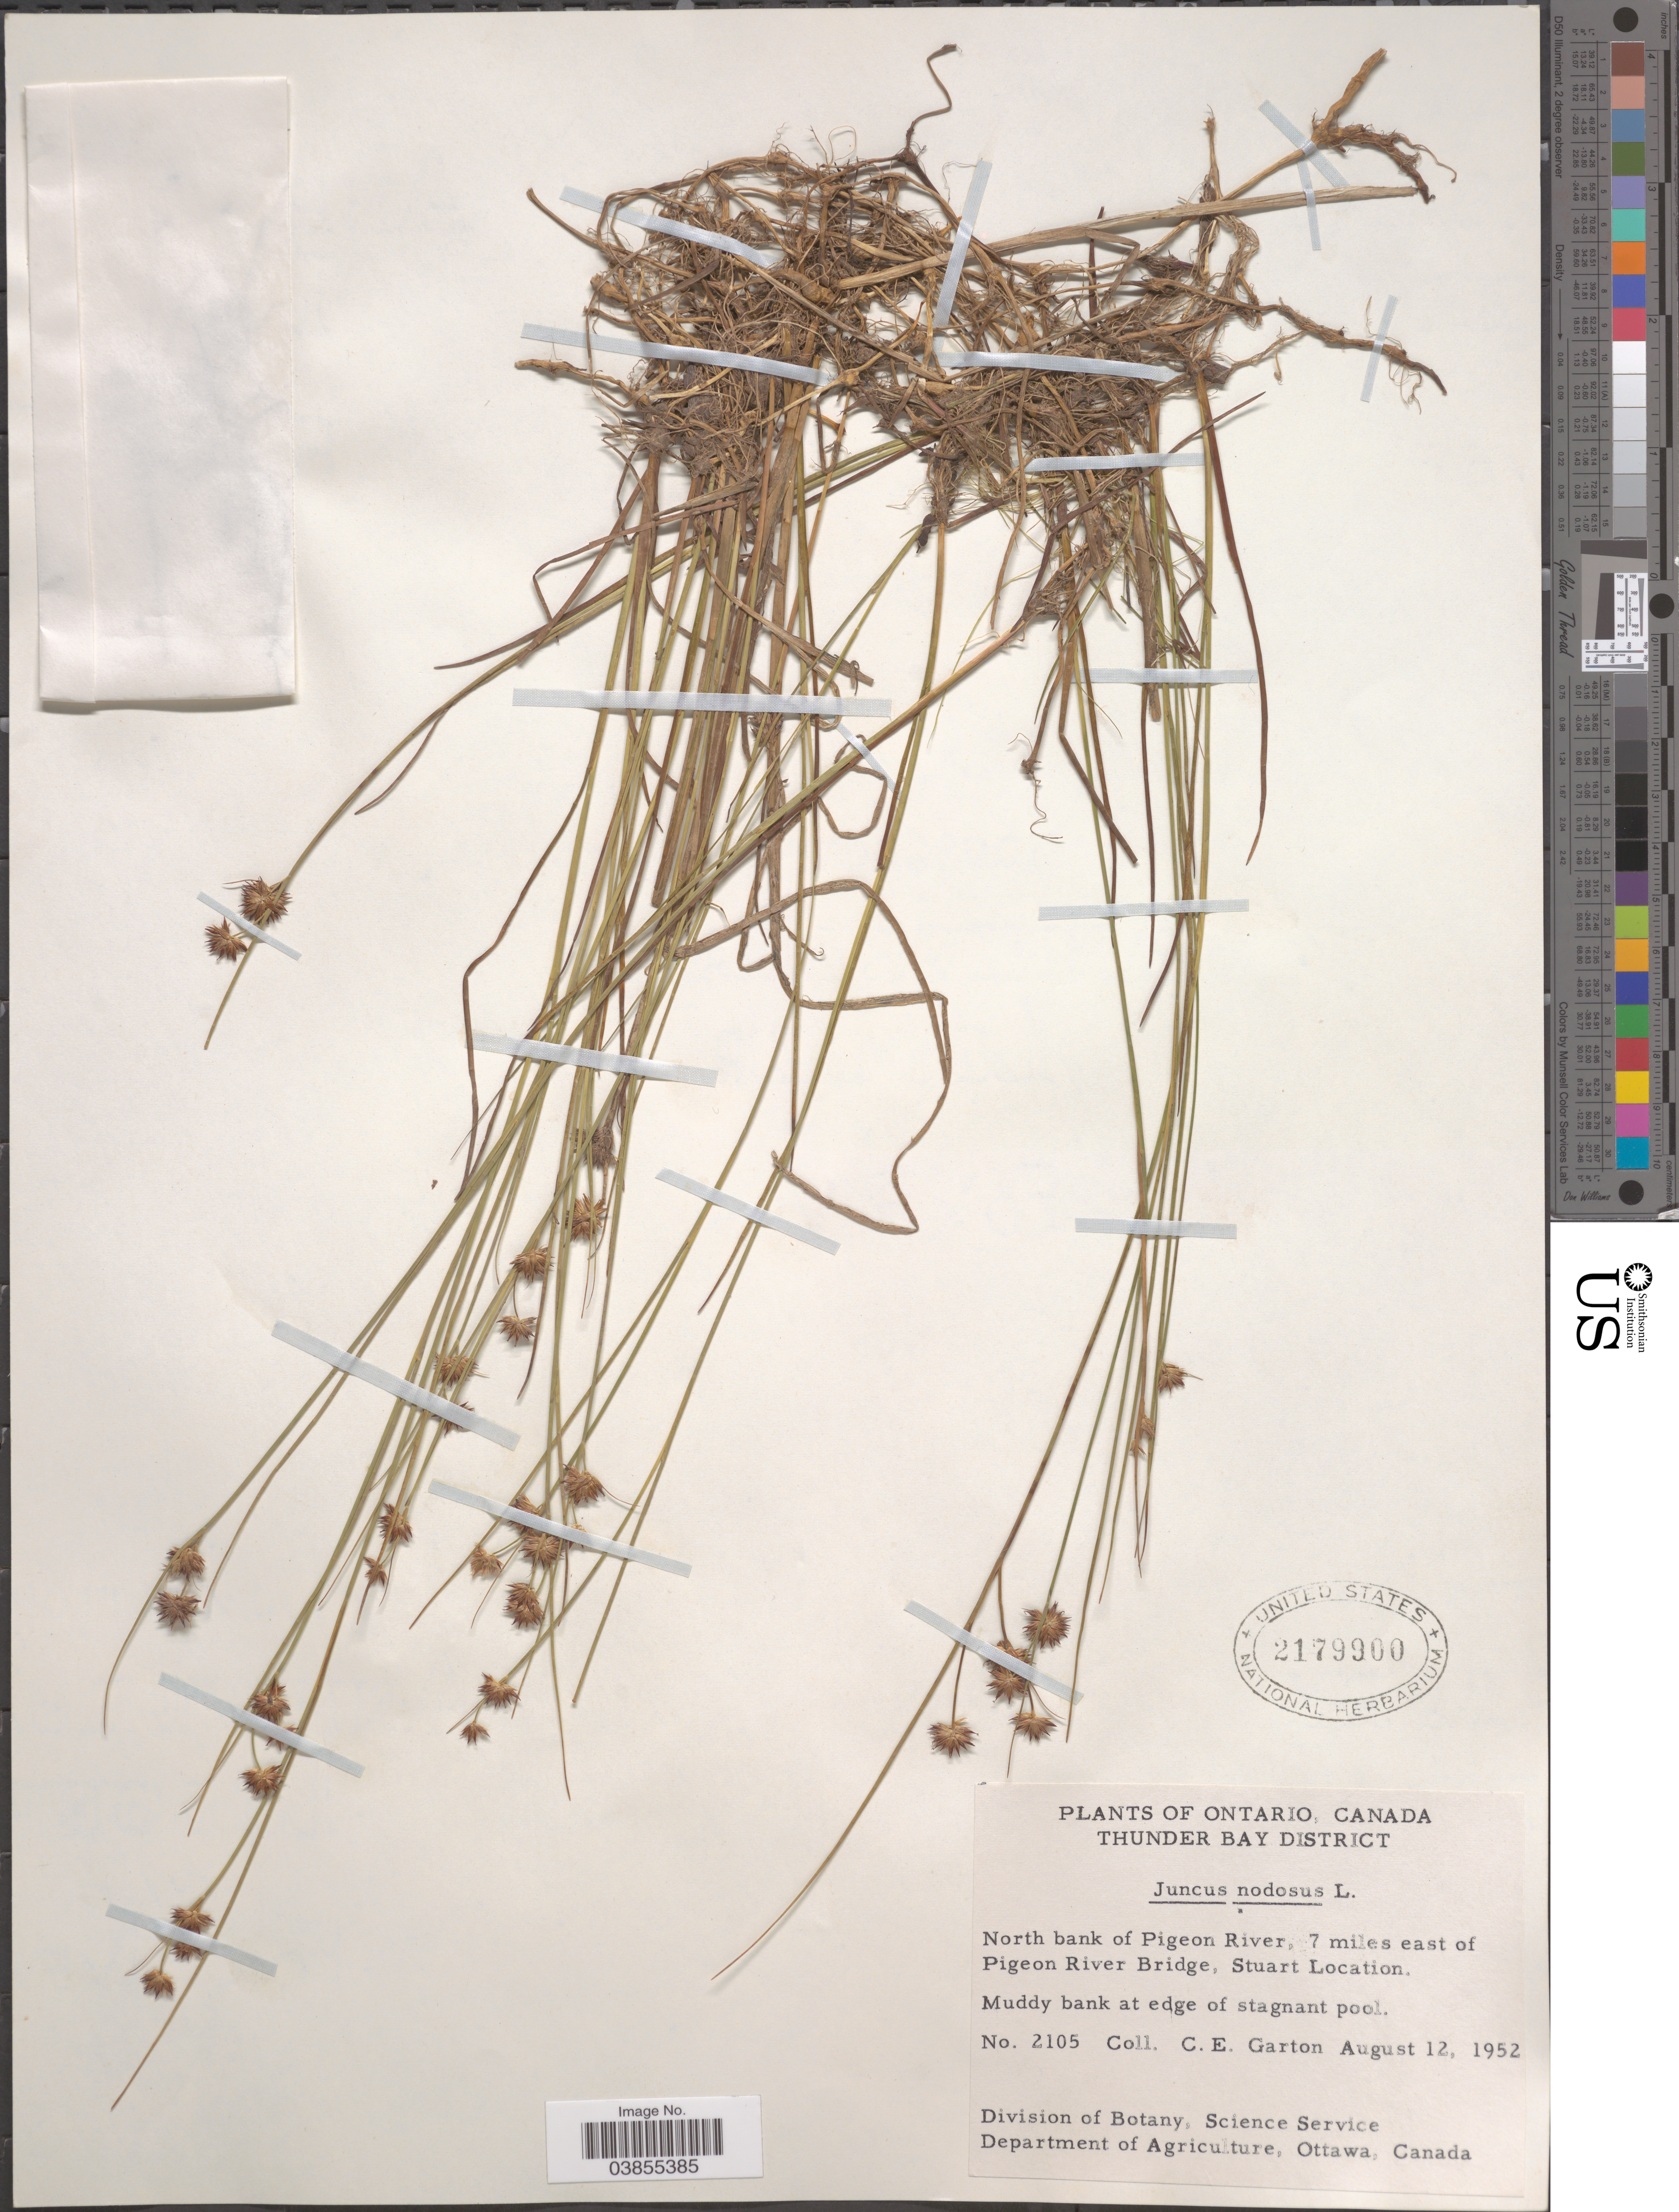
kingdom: Plantae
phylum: Tracheophyta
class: Liliopsida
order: Poales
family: Juncaceae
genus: Juncus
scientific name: Juncus nodosus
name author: L.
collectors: C. E. Garton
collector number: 2105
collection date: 1952-08-12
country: Canada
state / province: Ontario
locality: Thunder Bay District. North bank of Pigeon River, 7 miles east of Pigeon River Bridge, Stuart Location.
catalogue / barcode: US 2179900